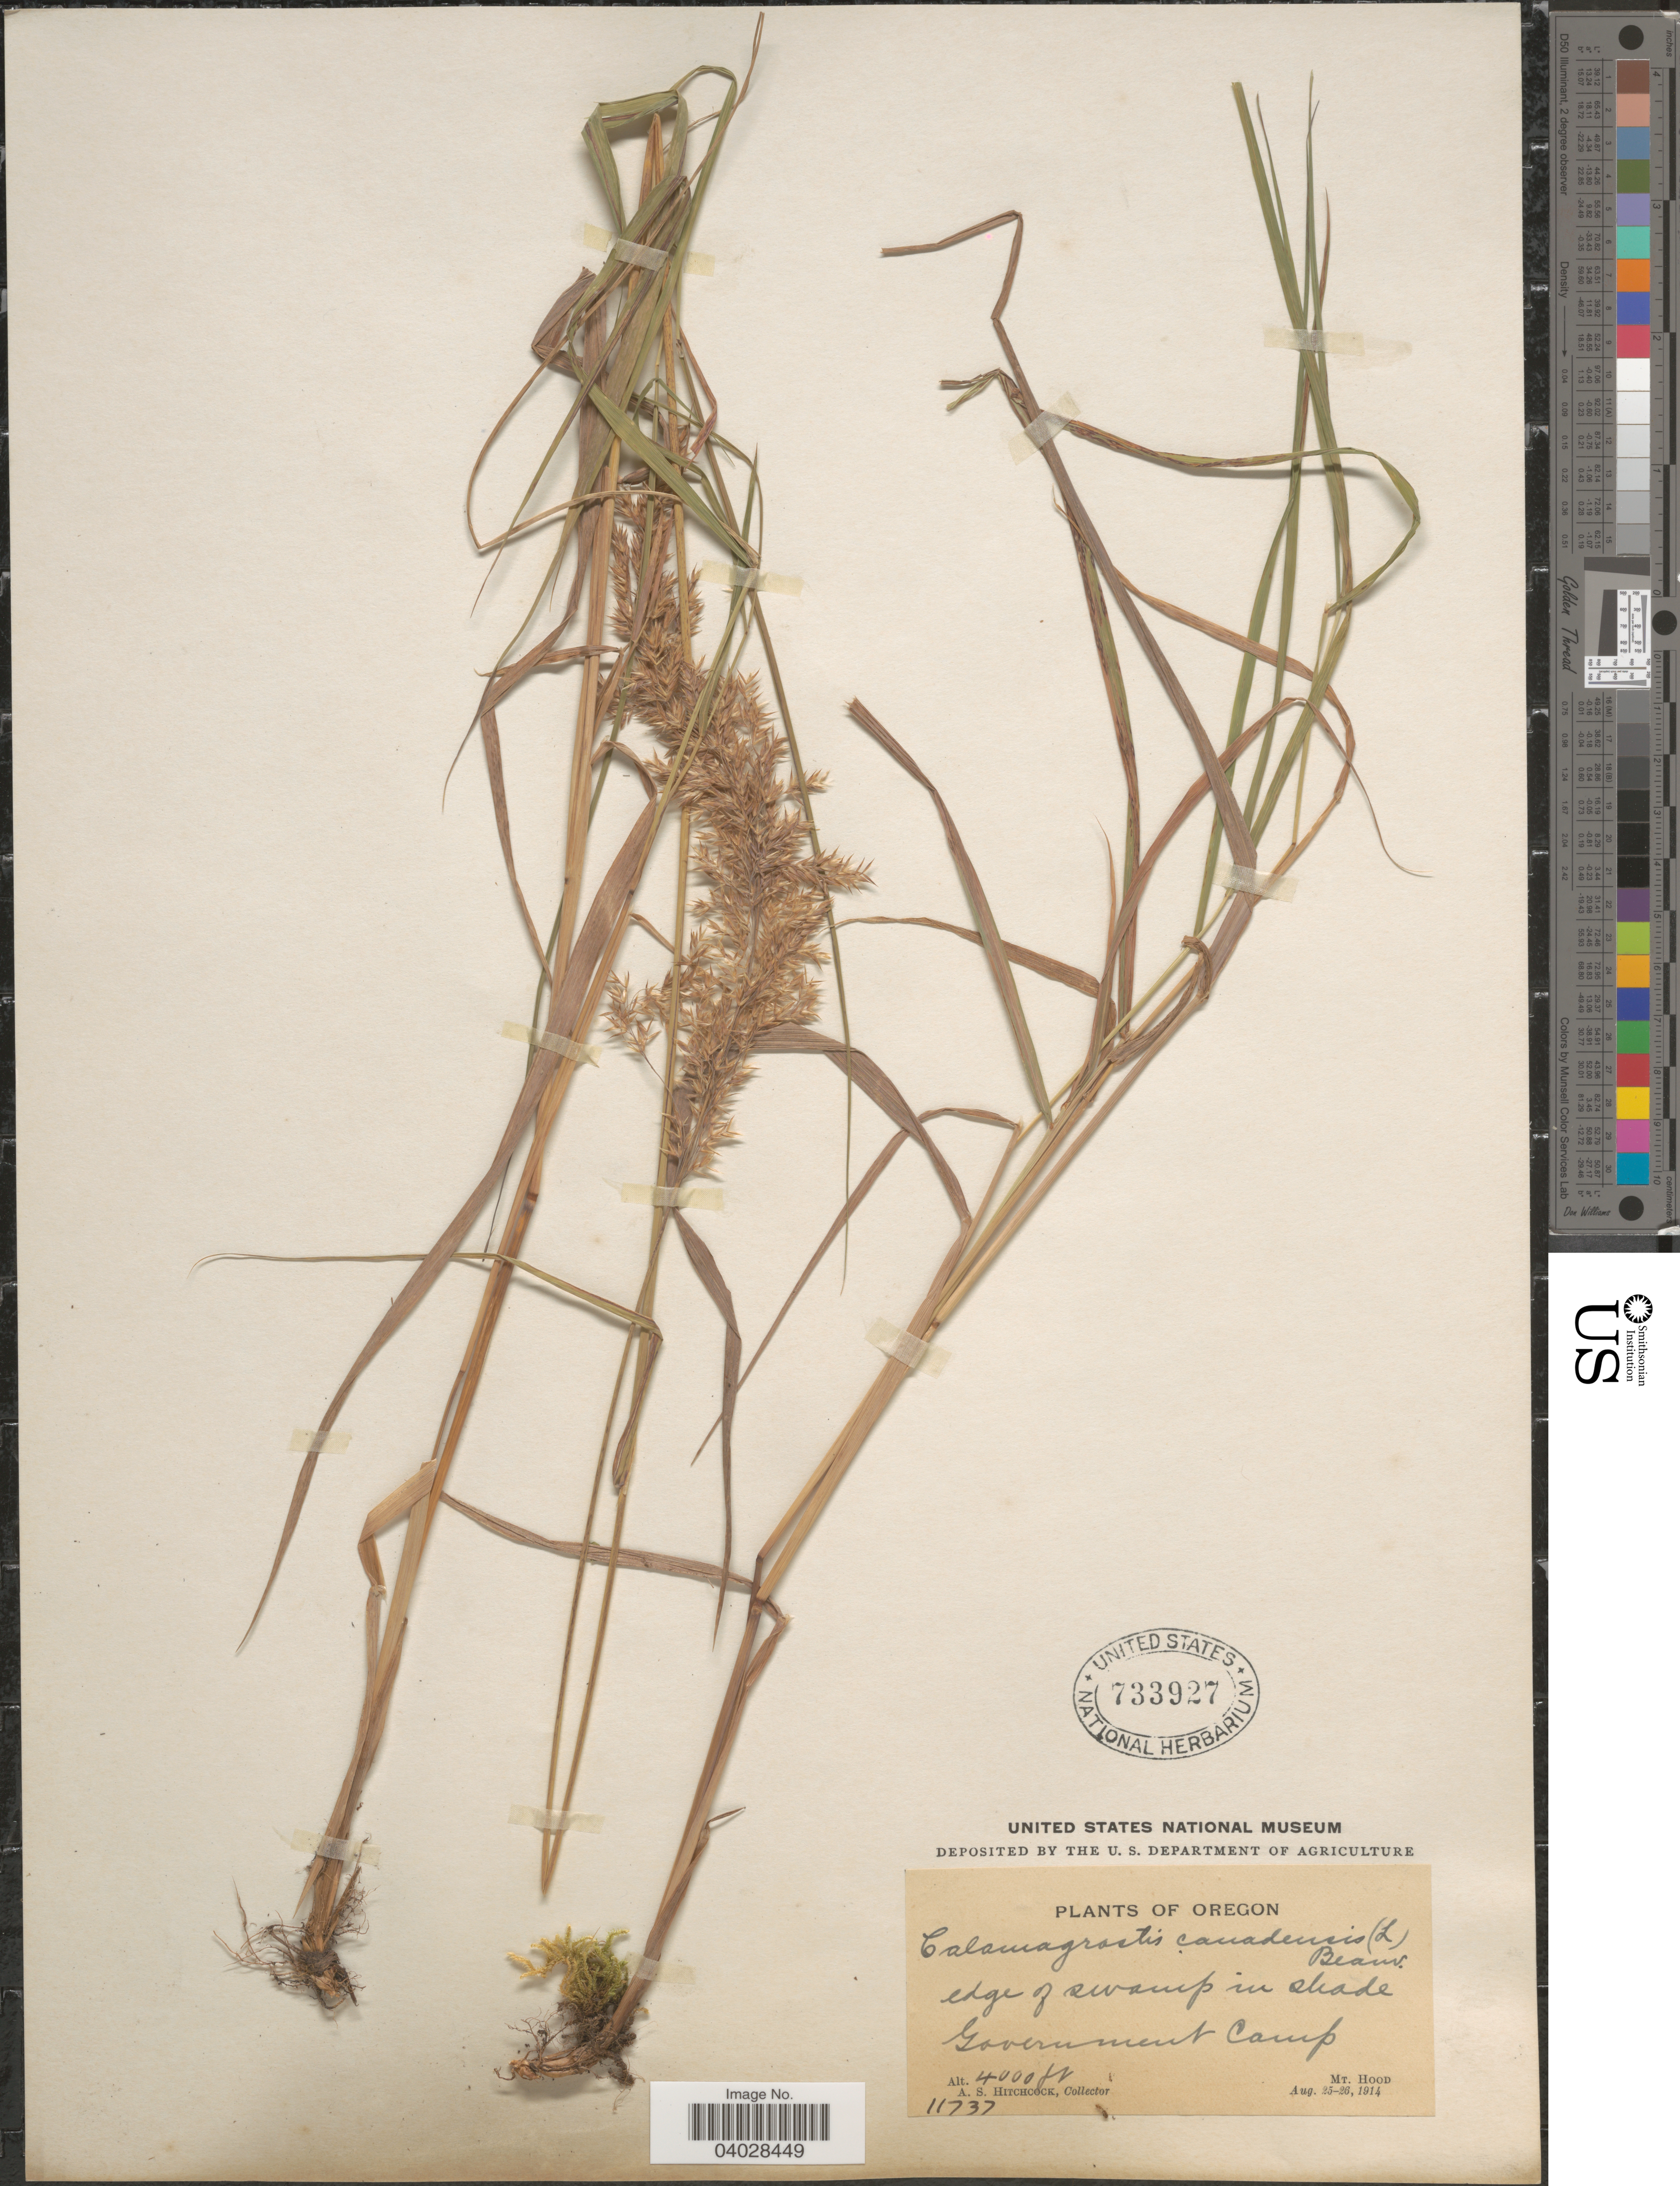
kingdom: Plantae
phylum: Tracheophyta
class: Liliopsida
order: Poales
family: Poaceae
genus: Calamagrostis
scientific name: Calamagrostis canadensis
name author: (Michx.) P. Beauv.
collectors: A. S. Hitchcock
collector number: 11737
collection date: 1914-08-25/1914-08-26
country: United States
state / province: Oregon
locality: Edge of swamp in shade. Government Camp. Mt. Hood.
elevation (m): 1219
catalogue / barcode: US 733927